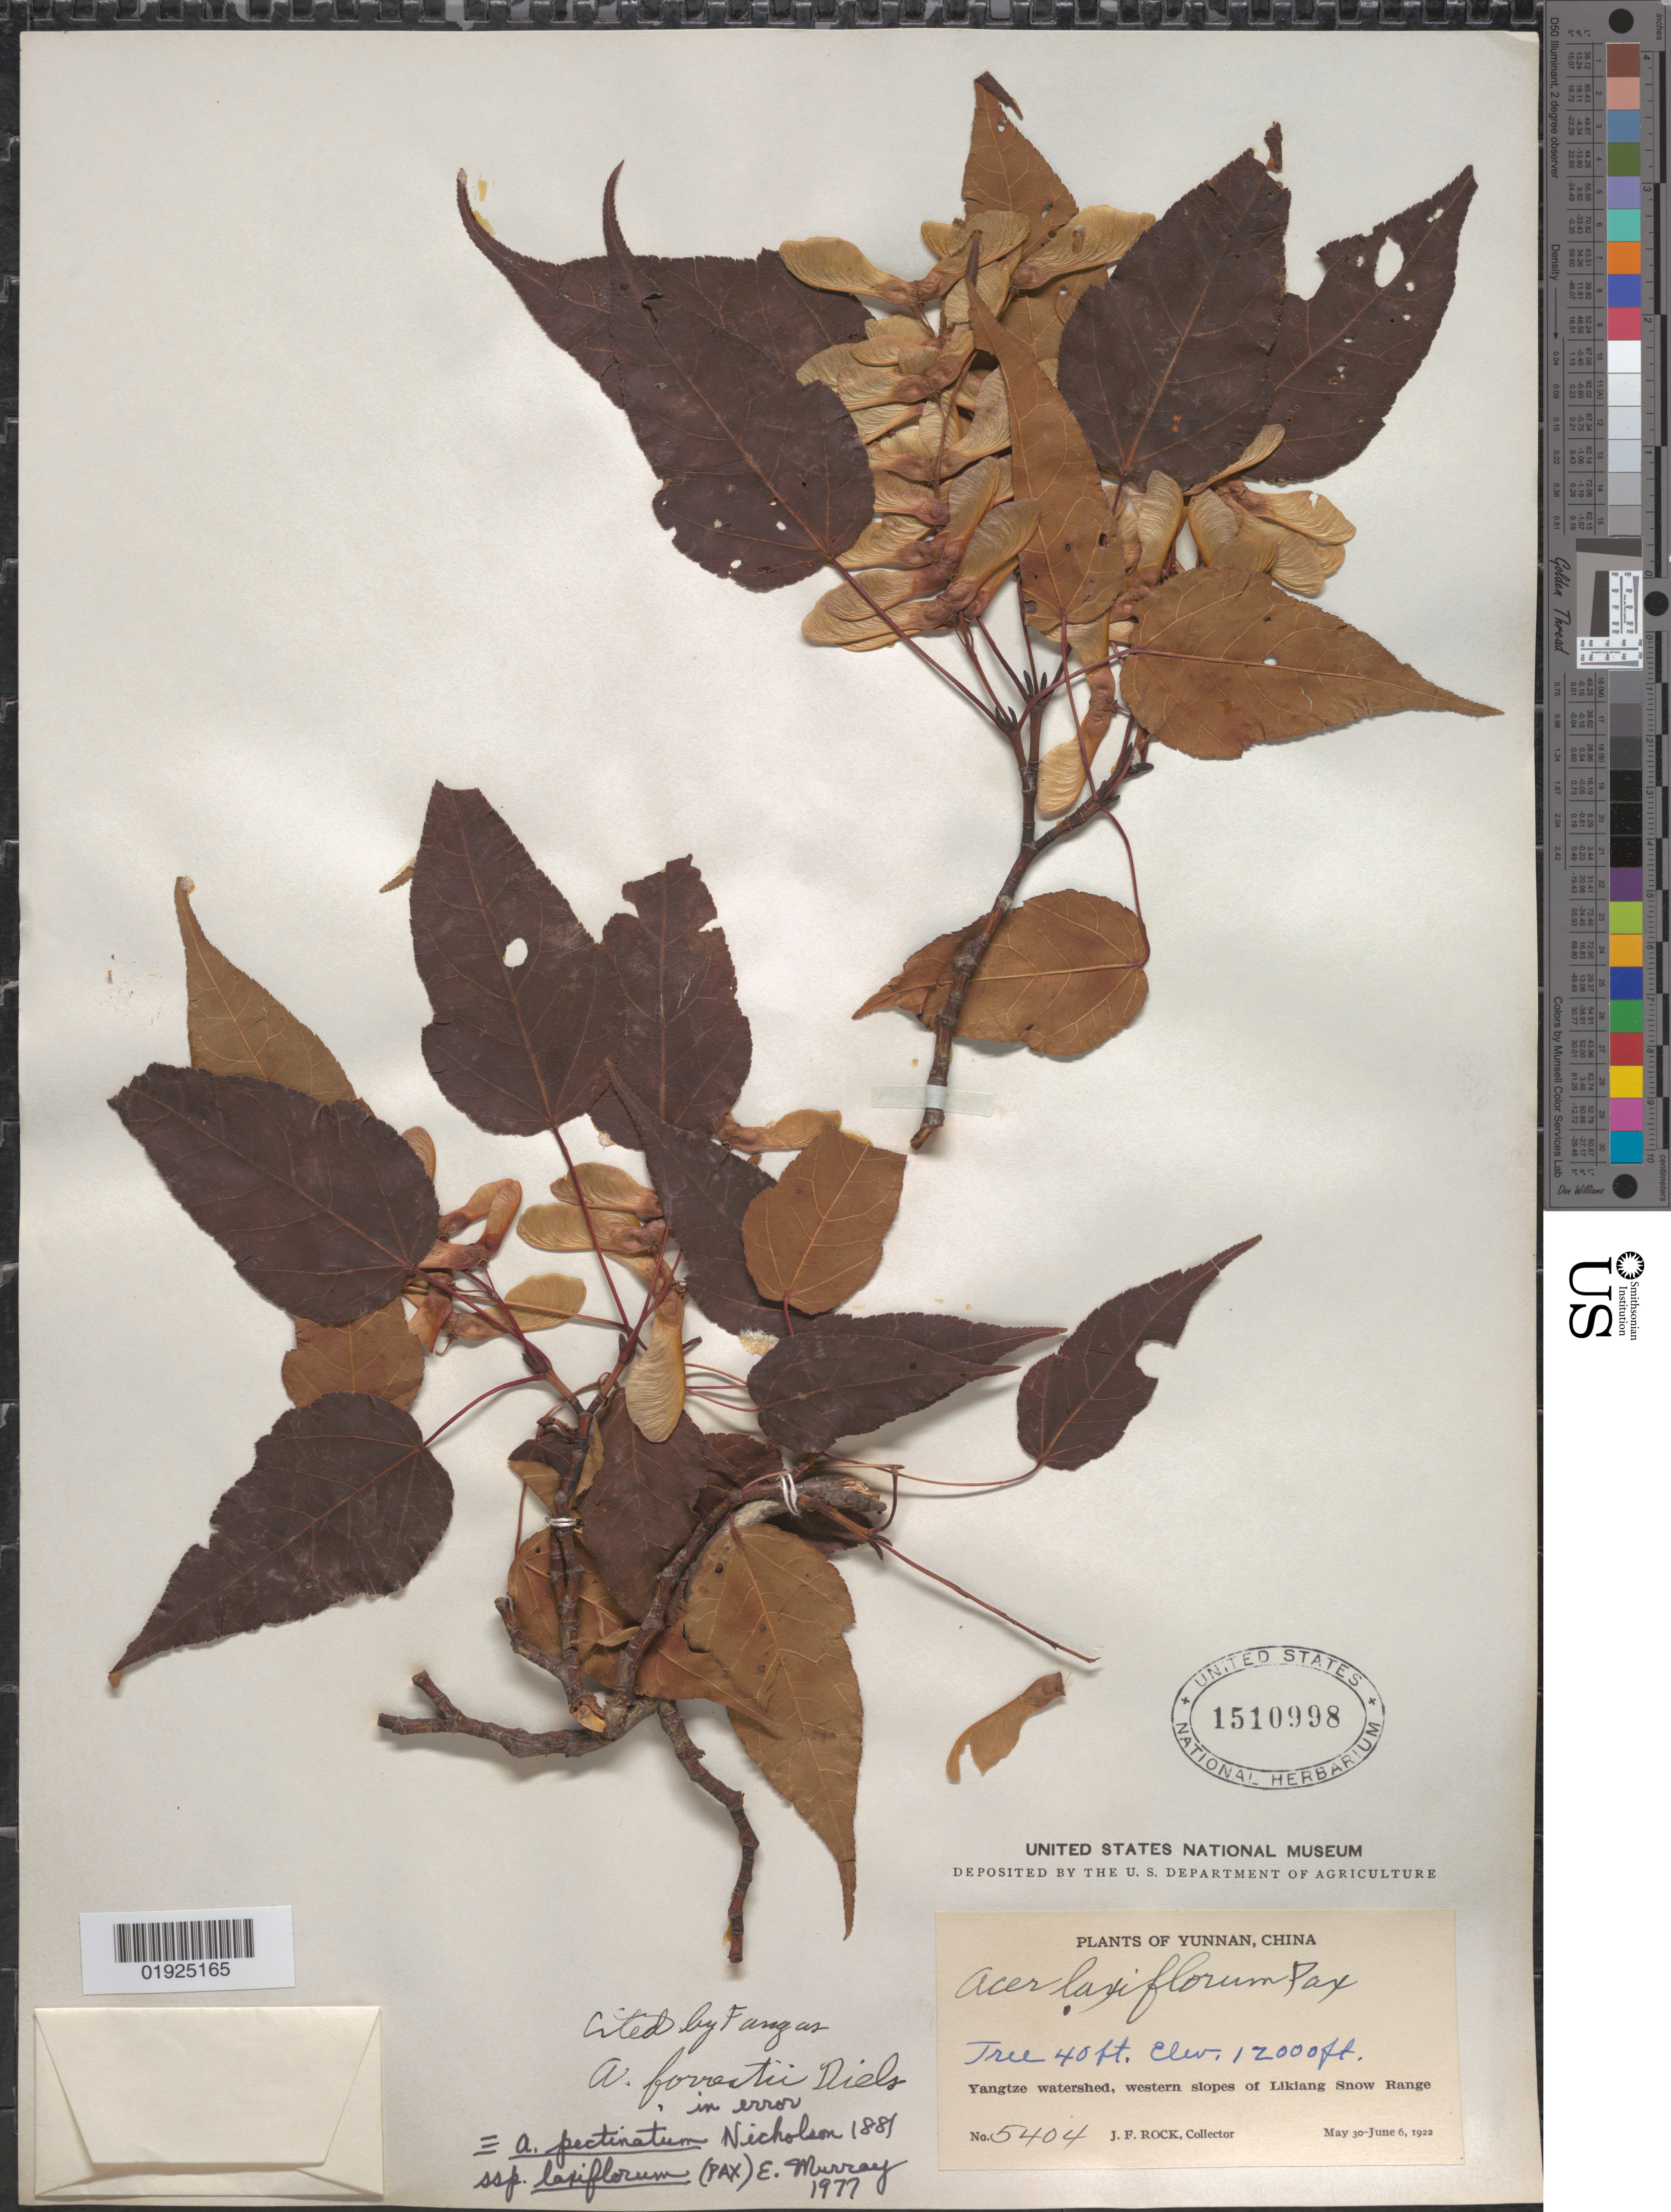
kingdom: Plantae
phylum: Tracheophyta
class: Magnoliopsida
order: Sapindales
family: Sapindaceae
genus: Acer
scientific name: Acer pectinatum subsp. laxiflorum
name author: (Pax) A.E. Murray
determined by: Murray, Edward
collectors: J. F. Rock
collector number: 5404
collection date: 1922-05-30/1922-06-06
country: China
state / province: Yunnan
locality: Yangtze watershed, western slopes of Likiang Snow Range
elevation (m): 3658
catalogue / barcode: US 1510998